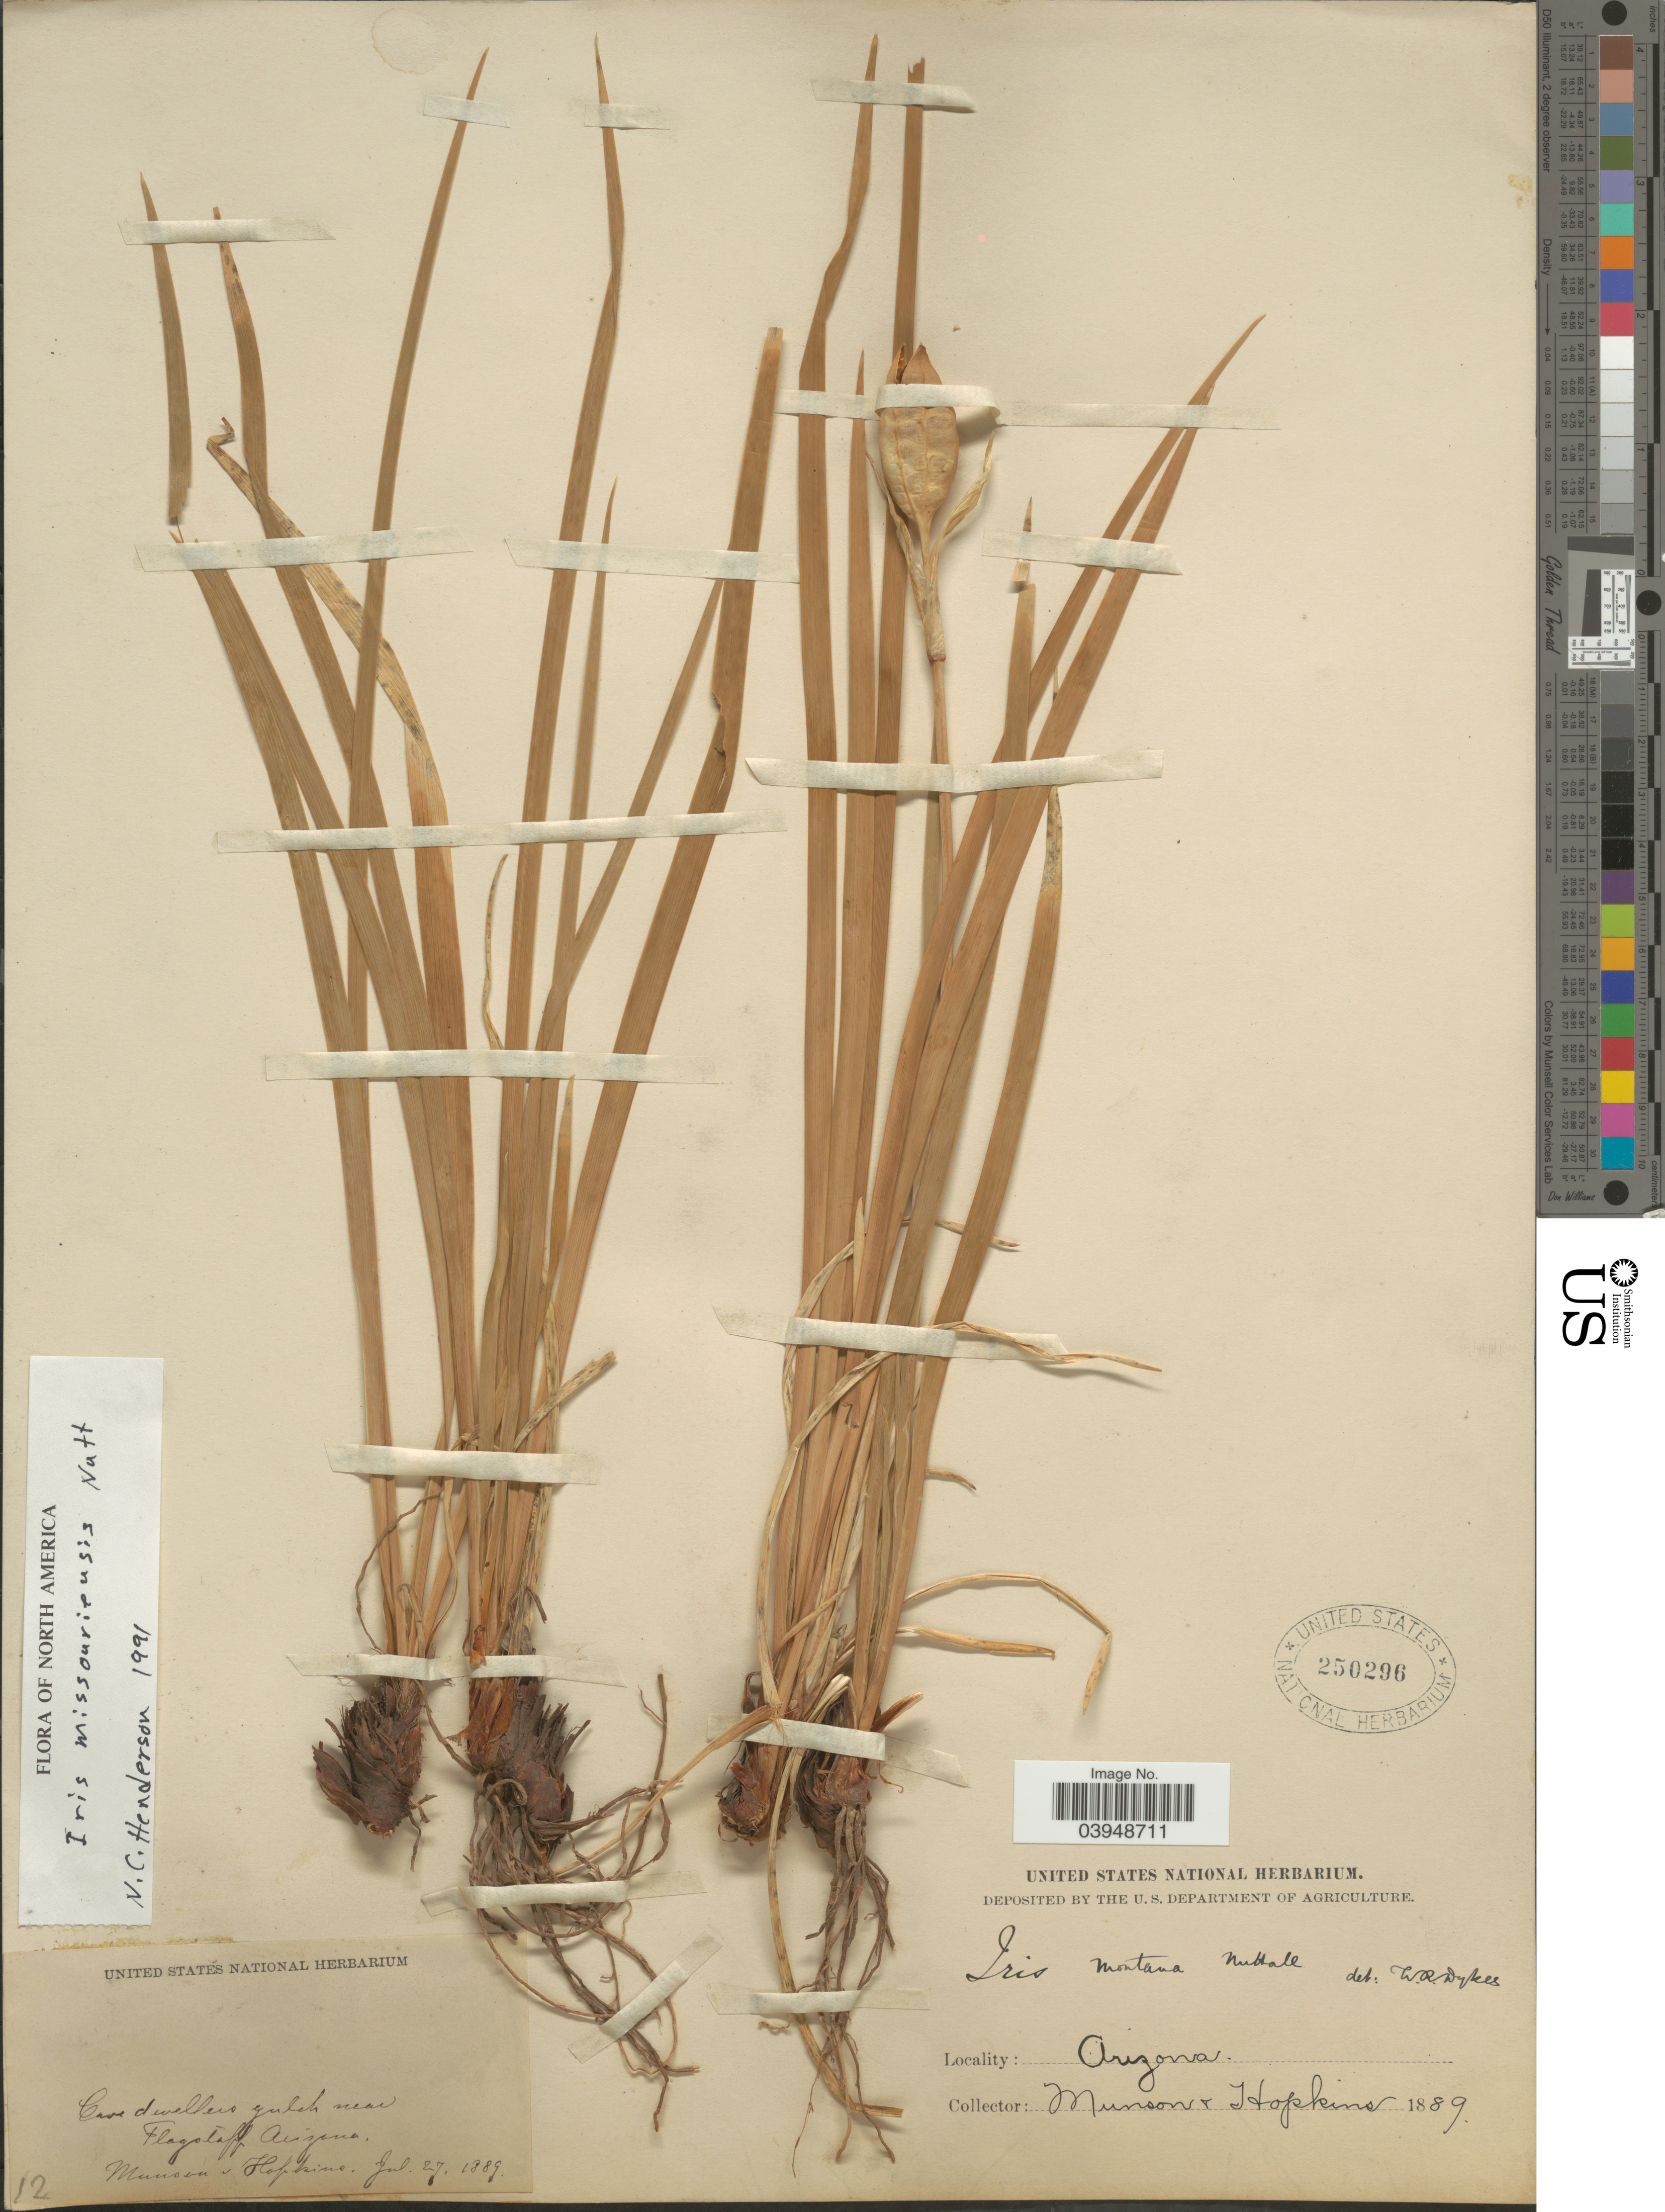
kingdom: Plantae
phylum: Tracheophyta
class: Liliopsida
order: Asparagales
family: Iridaceae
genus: Iris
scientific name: Iris missouriensis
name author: Nutt.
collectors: Munson & -- Hopkins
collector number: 12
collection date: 1889-07-27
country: United States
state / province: Arizona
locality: Cave dwellers gulch near Flagstaff.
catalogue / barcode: US 250296